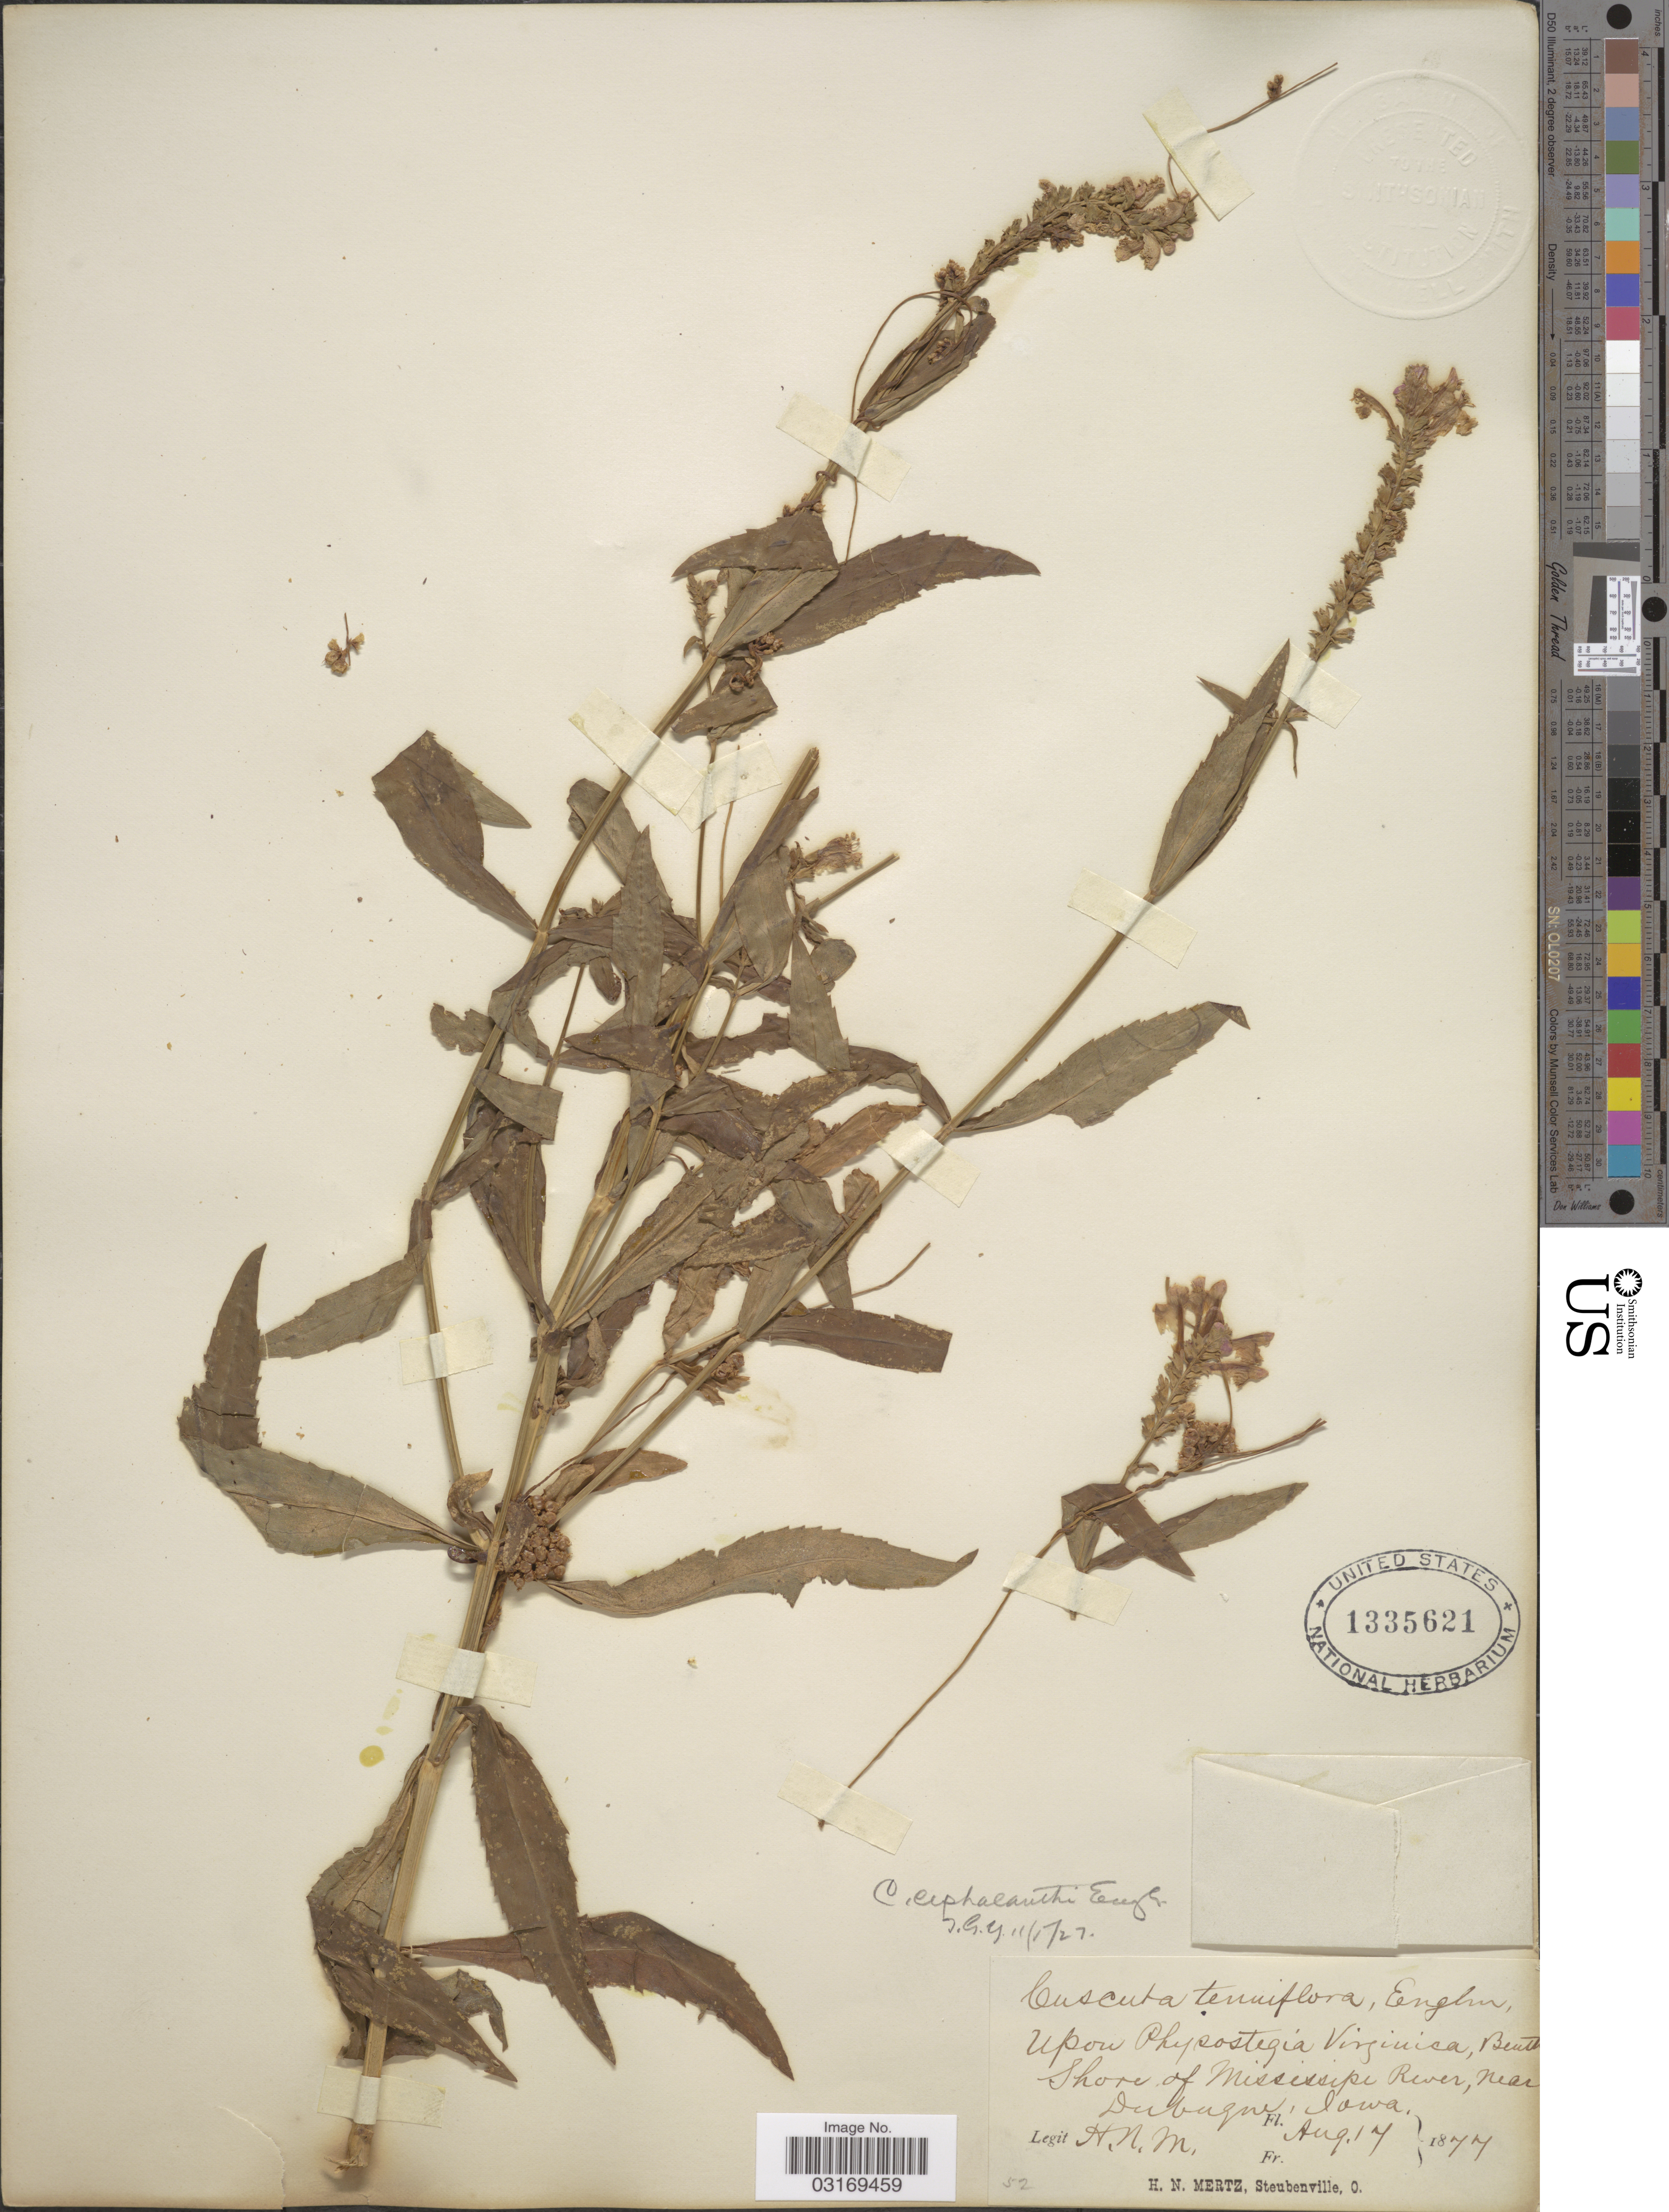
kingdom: Plantae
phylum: Tracheophyta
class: Magnoliopsida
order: Solanales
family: Convolvulaceae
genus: Cuscuta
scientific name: Cuscuta cephalanthi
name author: Engelm.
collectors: H. Mertz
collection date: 1877-08-17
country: United States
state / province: Iowa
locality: Shore of Mississippi River, near Dubugne.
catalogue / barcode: US 1335621